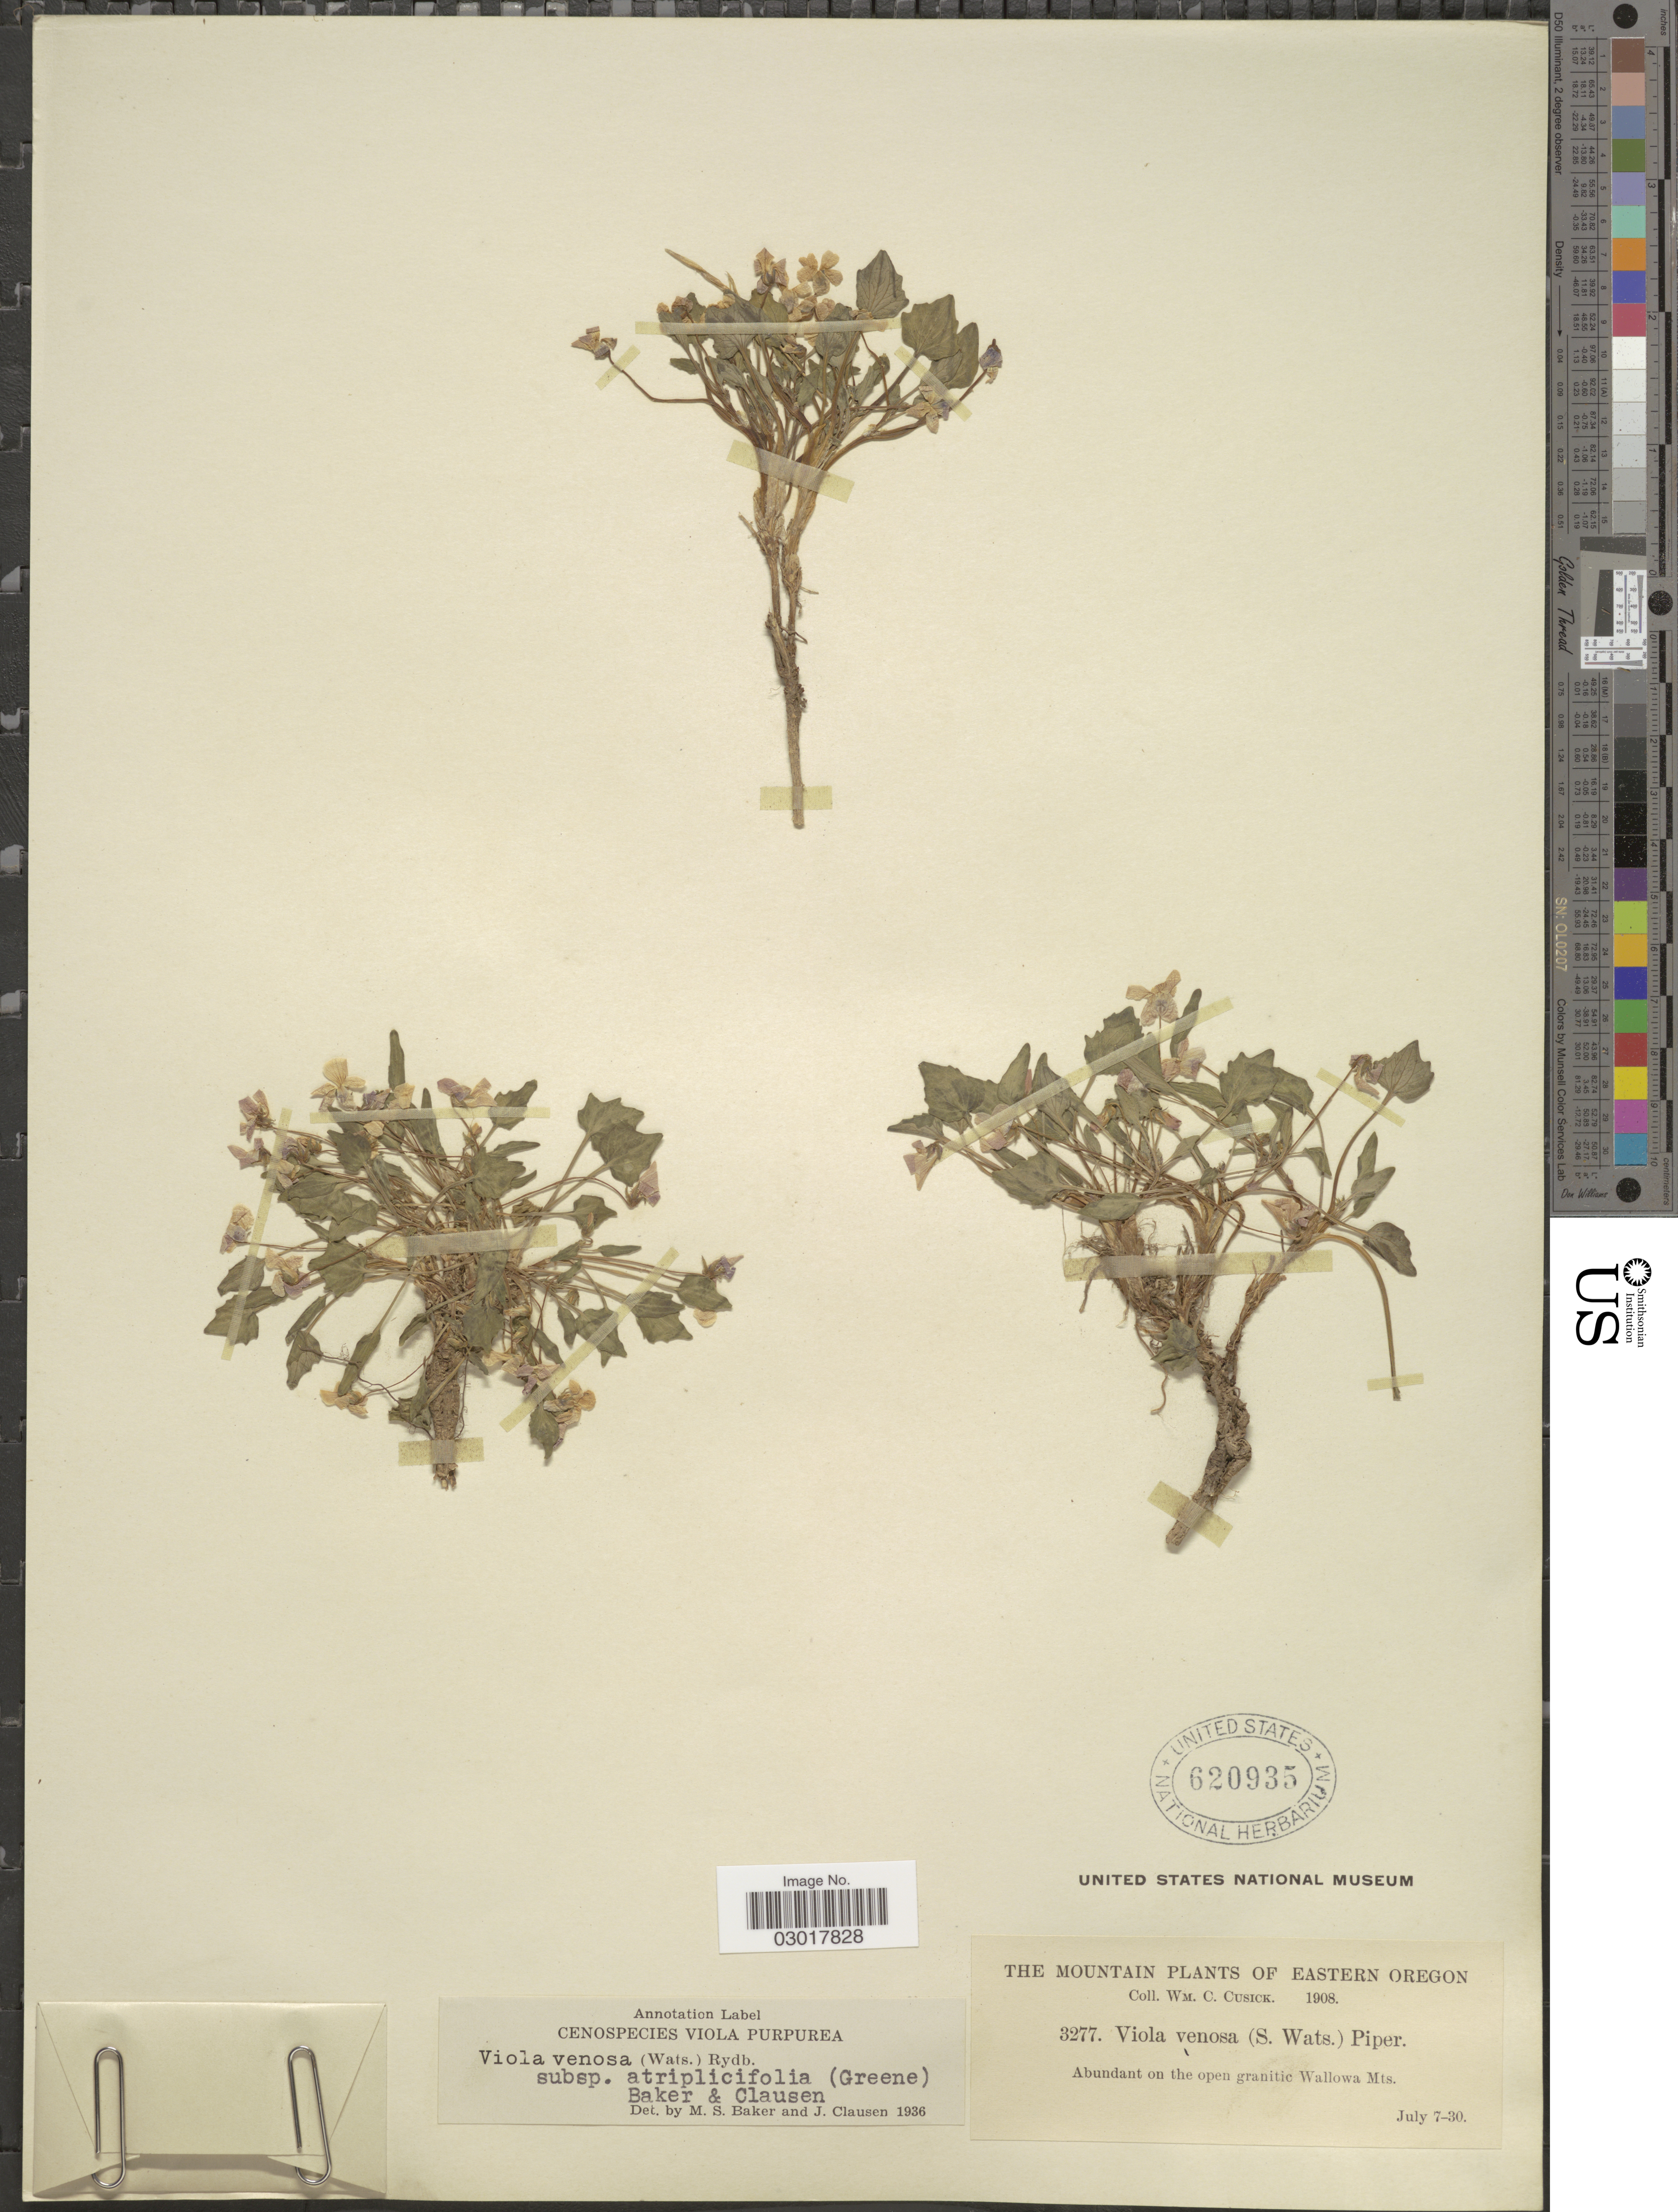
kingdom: Plantae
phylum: Tracheophyta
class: Magnoliopsida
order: Malpighiales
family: Violaceae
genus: Viola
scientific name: Viola venosa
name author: (S. Watson) Rydb.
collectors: W. C. Cusick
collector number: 3277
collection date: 1908-07-07/1908-07-30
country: United States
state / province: Oregon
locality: Eastern Oregon. Abundant on the open granitic Wallowa Mts.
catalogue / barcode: US 620935